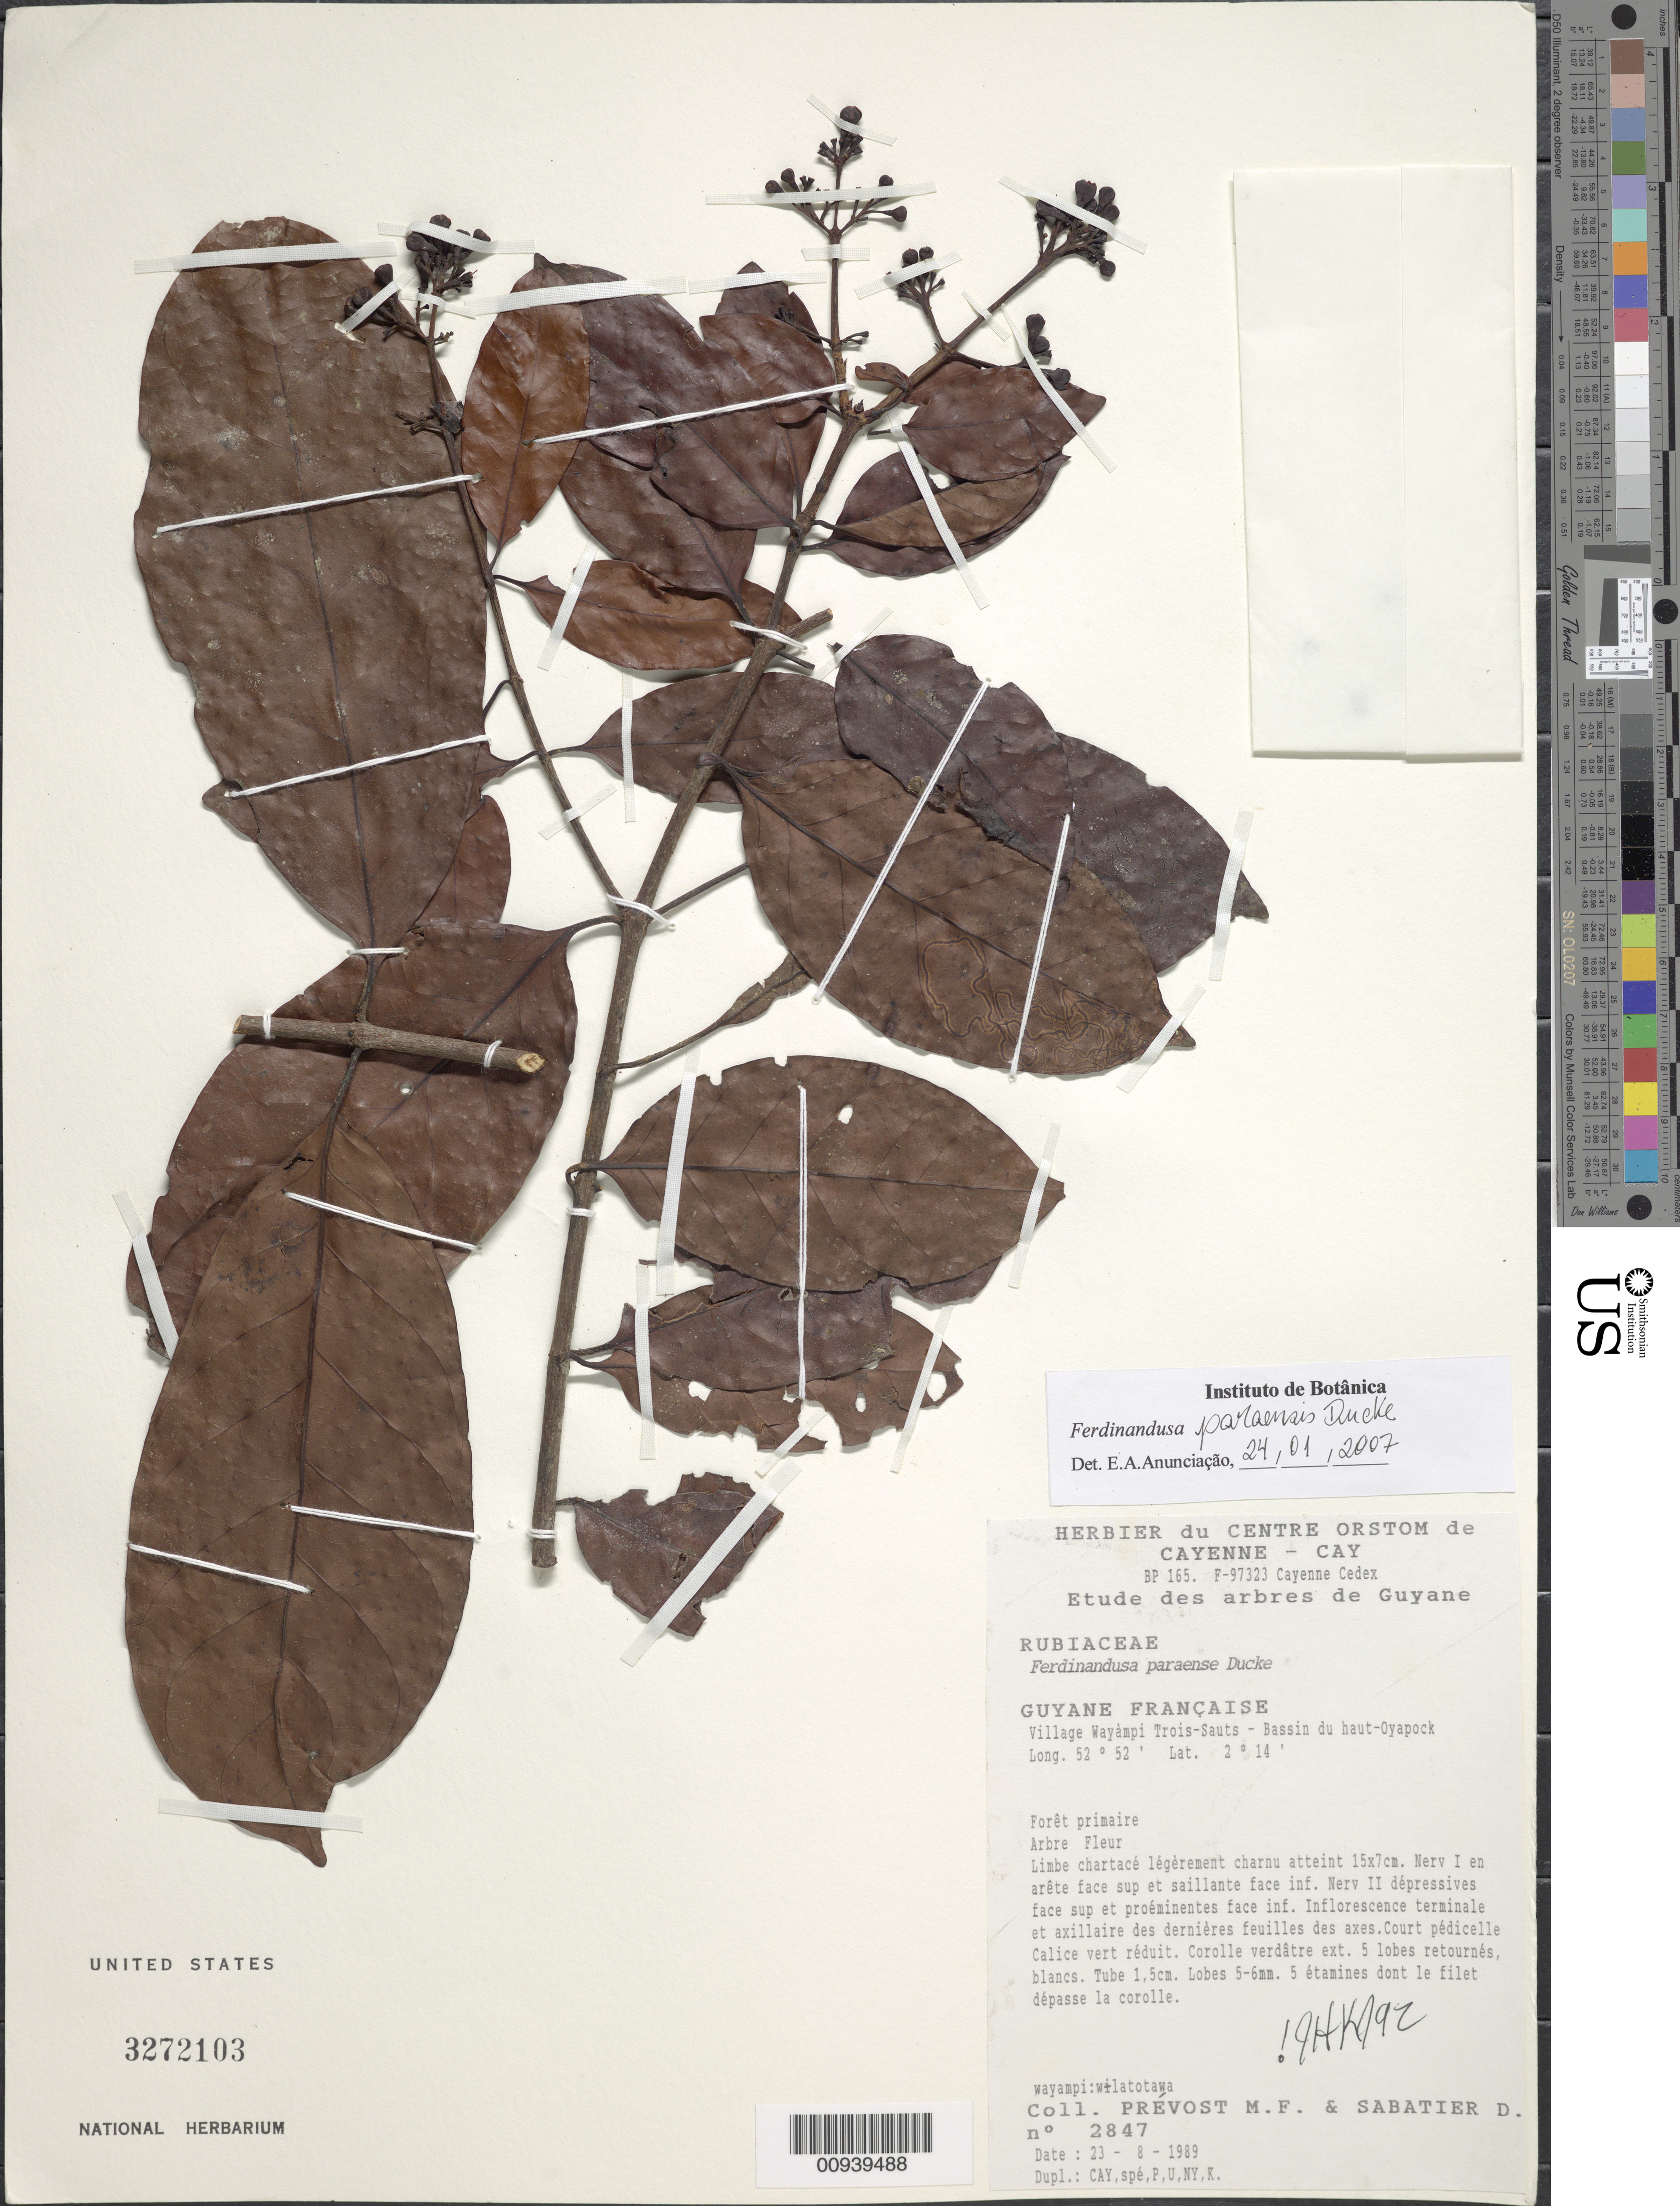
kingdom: Plantae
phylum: Tracheophyta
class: Magnoliopsida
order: Gentianales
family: Rubiaceae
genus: Ferdinandusa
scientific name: Ferdinandusa paraensis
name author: Ducke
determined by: Anunciação, E. A. d.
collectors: M.-F. Prévost & D. Sabatier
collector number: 2847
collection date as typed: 23-Aug-89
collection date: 1989-08-23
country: French Guiana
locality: Village Wayàmp, Trois-Sauts, Bassin du haut-Oyapock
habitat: Primary forest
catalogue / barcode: US 3272103